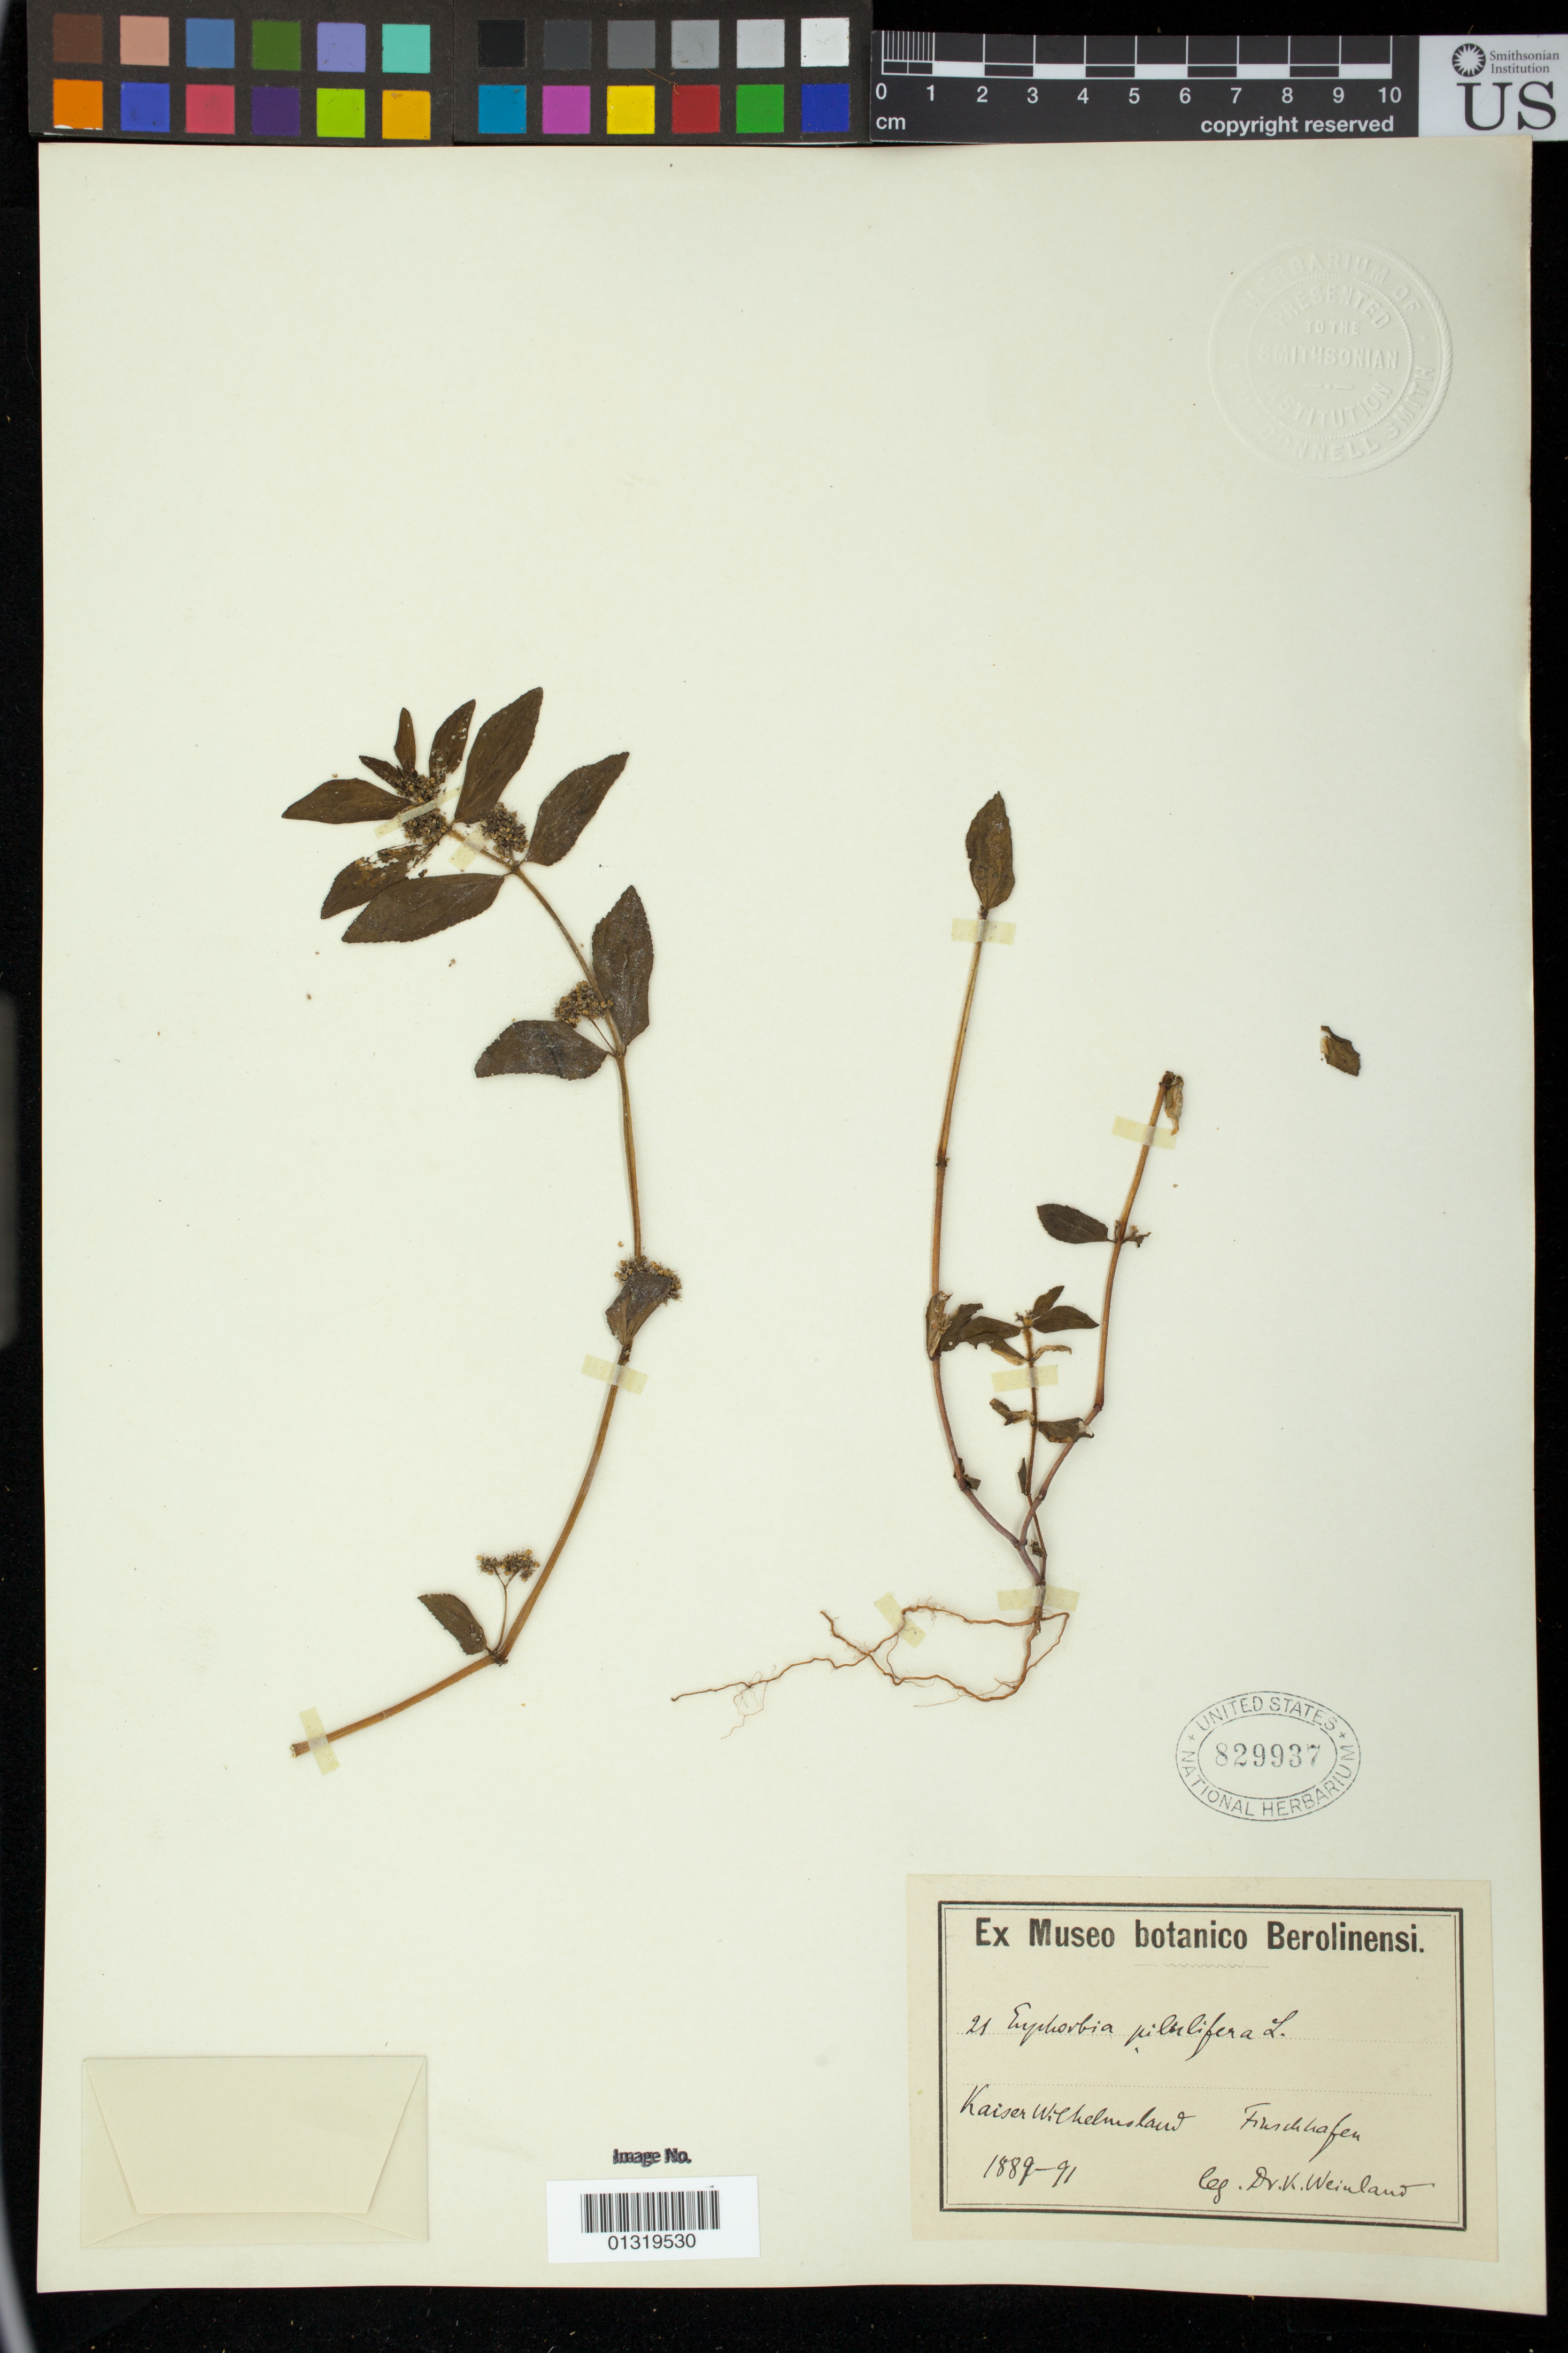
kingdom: Plantae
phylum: Tracheophyta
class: Magnoliopsida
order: Malpighiales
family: Euphorbiaceae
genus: Euphorbia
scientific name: Euphorbia hirta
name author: L.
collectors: K. Weinland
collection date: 1889/1891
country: Papua New Guinea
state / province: Morobe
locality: Kaiser Wilhelmsland Finschhafen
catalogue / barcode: US 829937